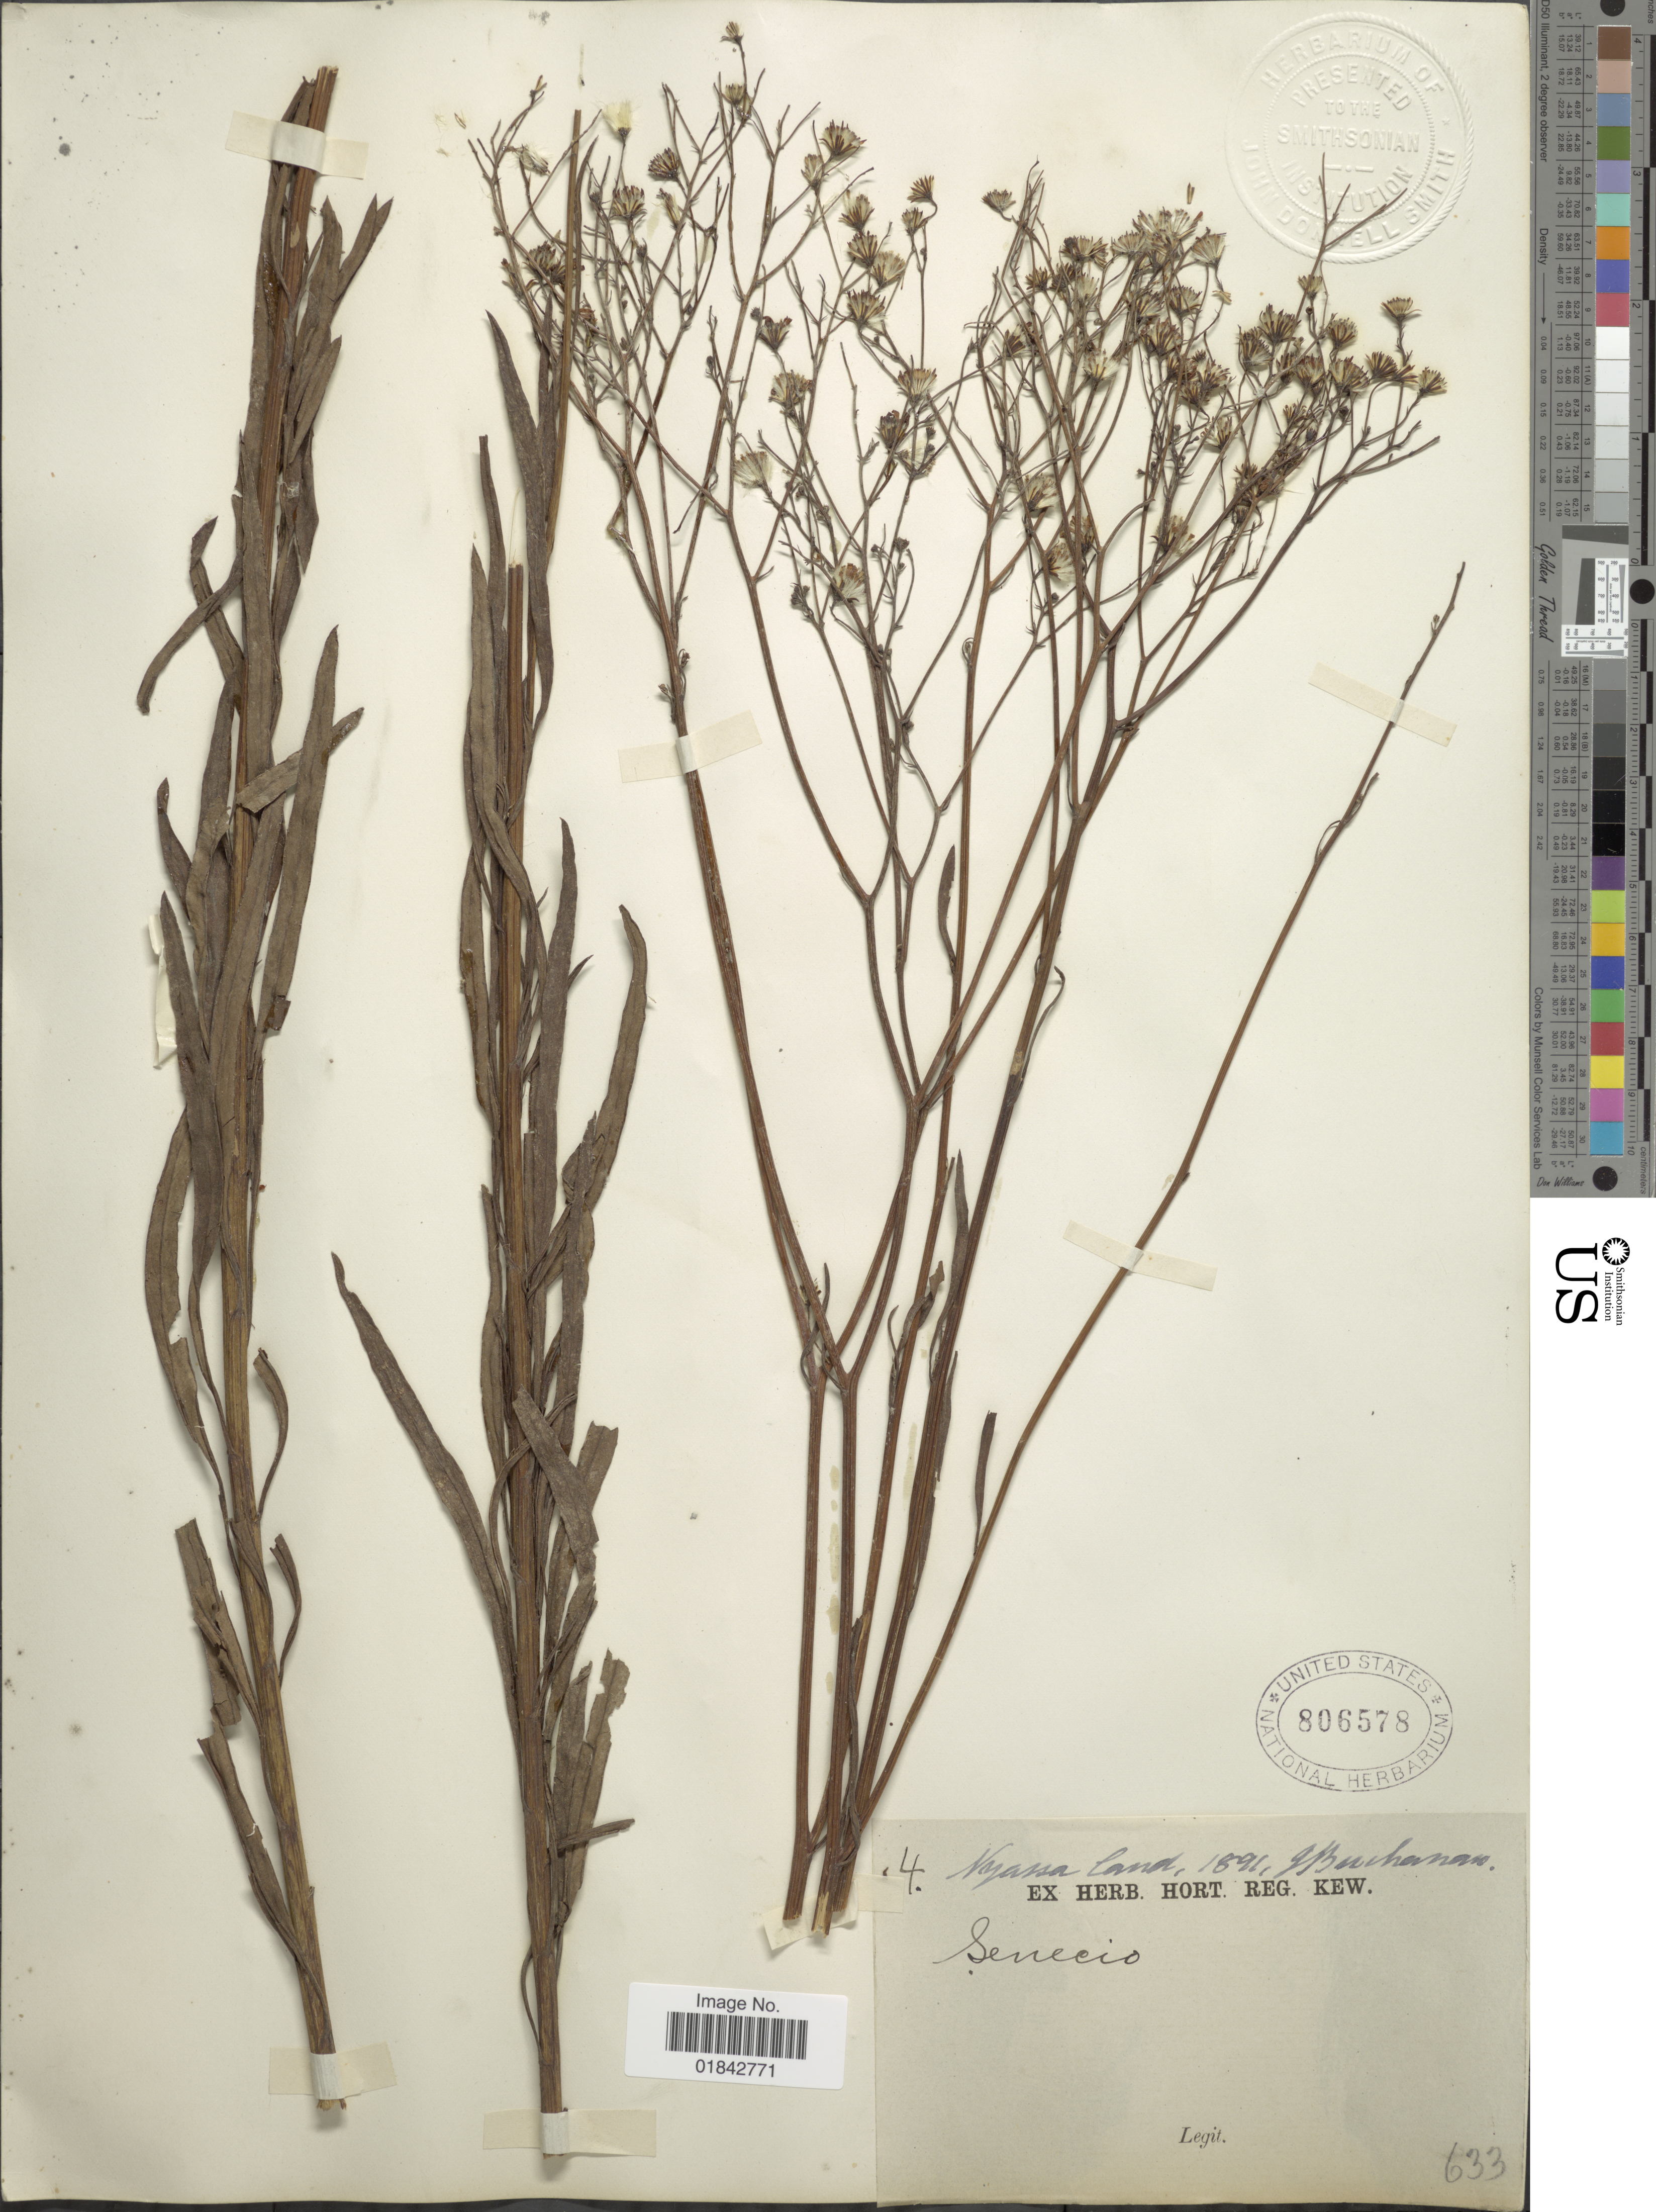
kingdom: Plantae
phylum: Tracheophyta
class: Magnoliopsida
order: Asterales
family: Asteraceae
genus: Senecio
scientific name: Senecio sp.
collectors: J. Buchanan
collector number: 4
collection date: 1891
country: Malawi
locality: Nyassa land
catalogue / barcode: US 806578